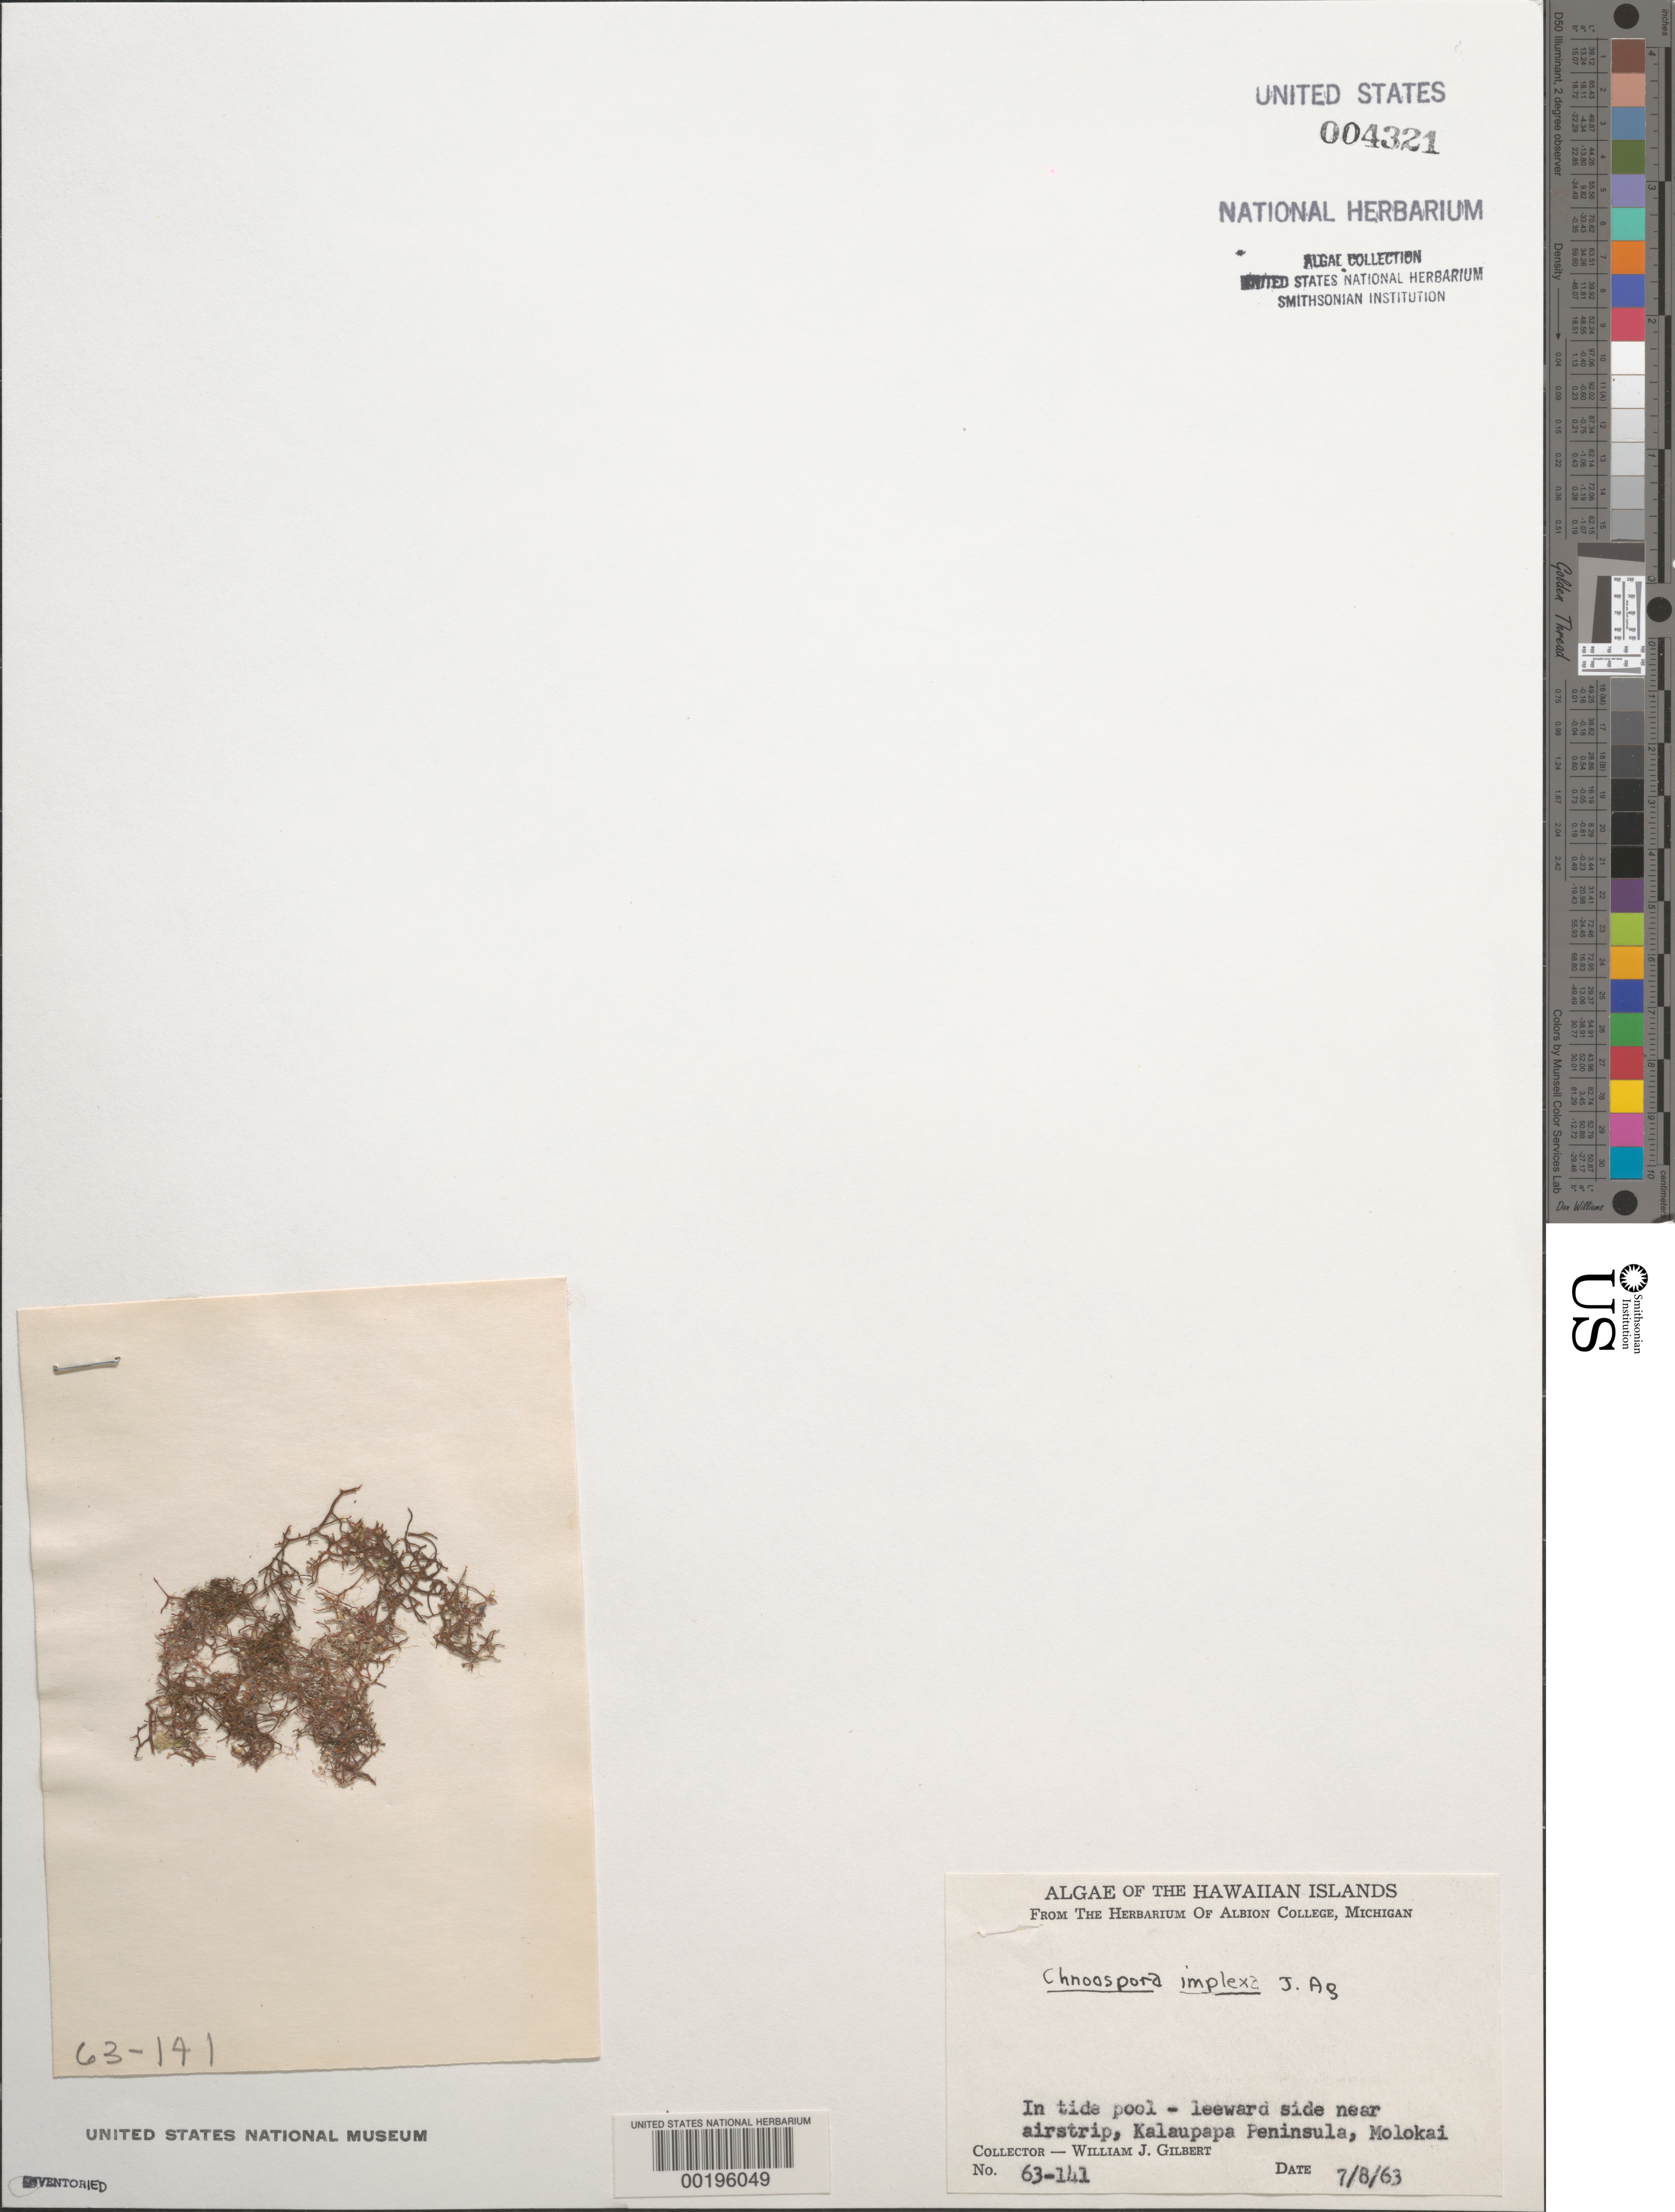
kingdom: Chromista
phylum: Ochrophyta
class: Phaeophyceae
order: Scytosiphonales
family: Scytosiphonaceae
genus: Pseudochnoospora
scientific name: Pseudochnoospora implexa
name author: (J. Agardh) Santiañez et al.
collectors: W. J. Gilbert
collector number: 63-141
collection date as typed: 08 Jul 1963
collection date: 1963-07-08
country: United States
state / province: Hawaii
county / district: Maui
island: Moloka'i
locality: Kalawau District, Kalaupapa Peninsula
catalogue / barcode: US 4321